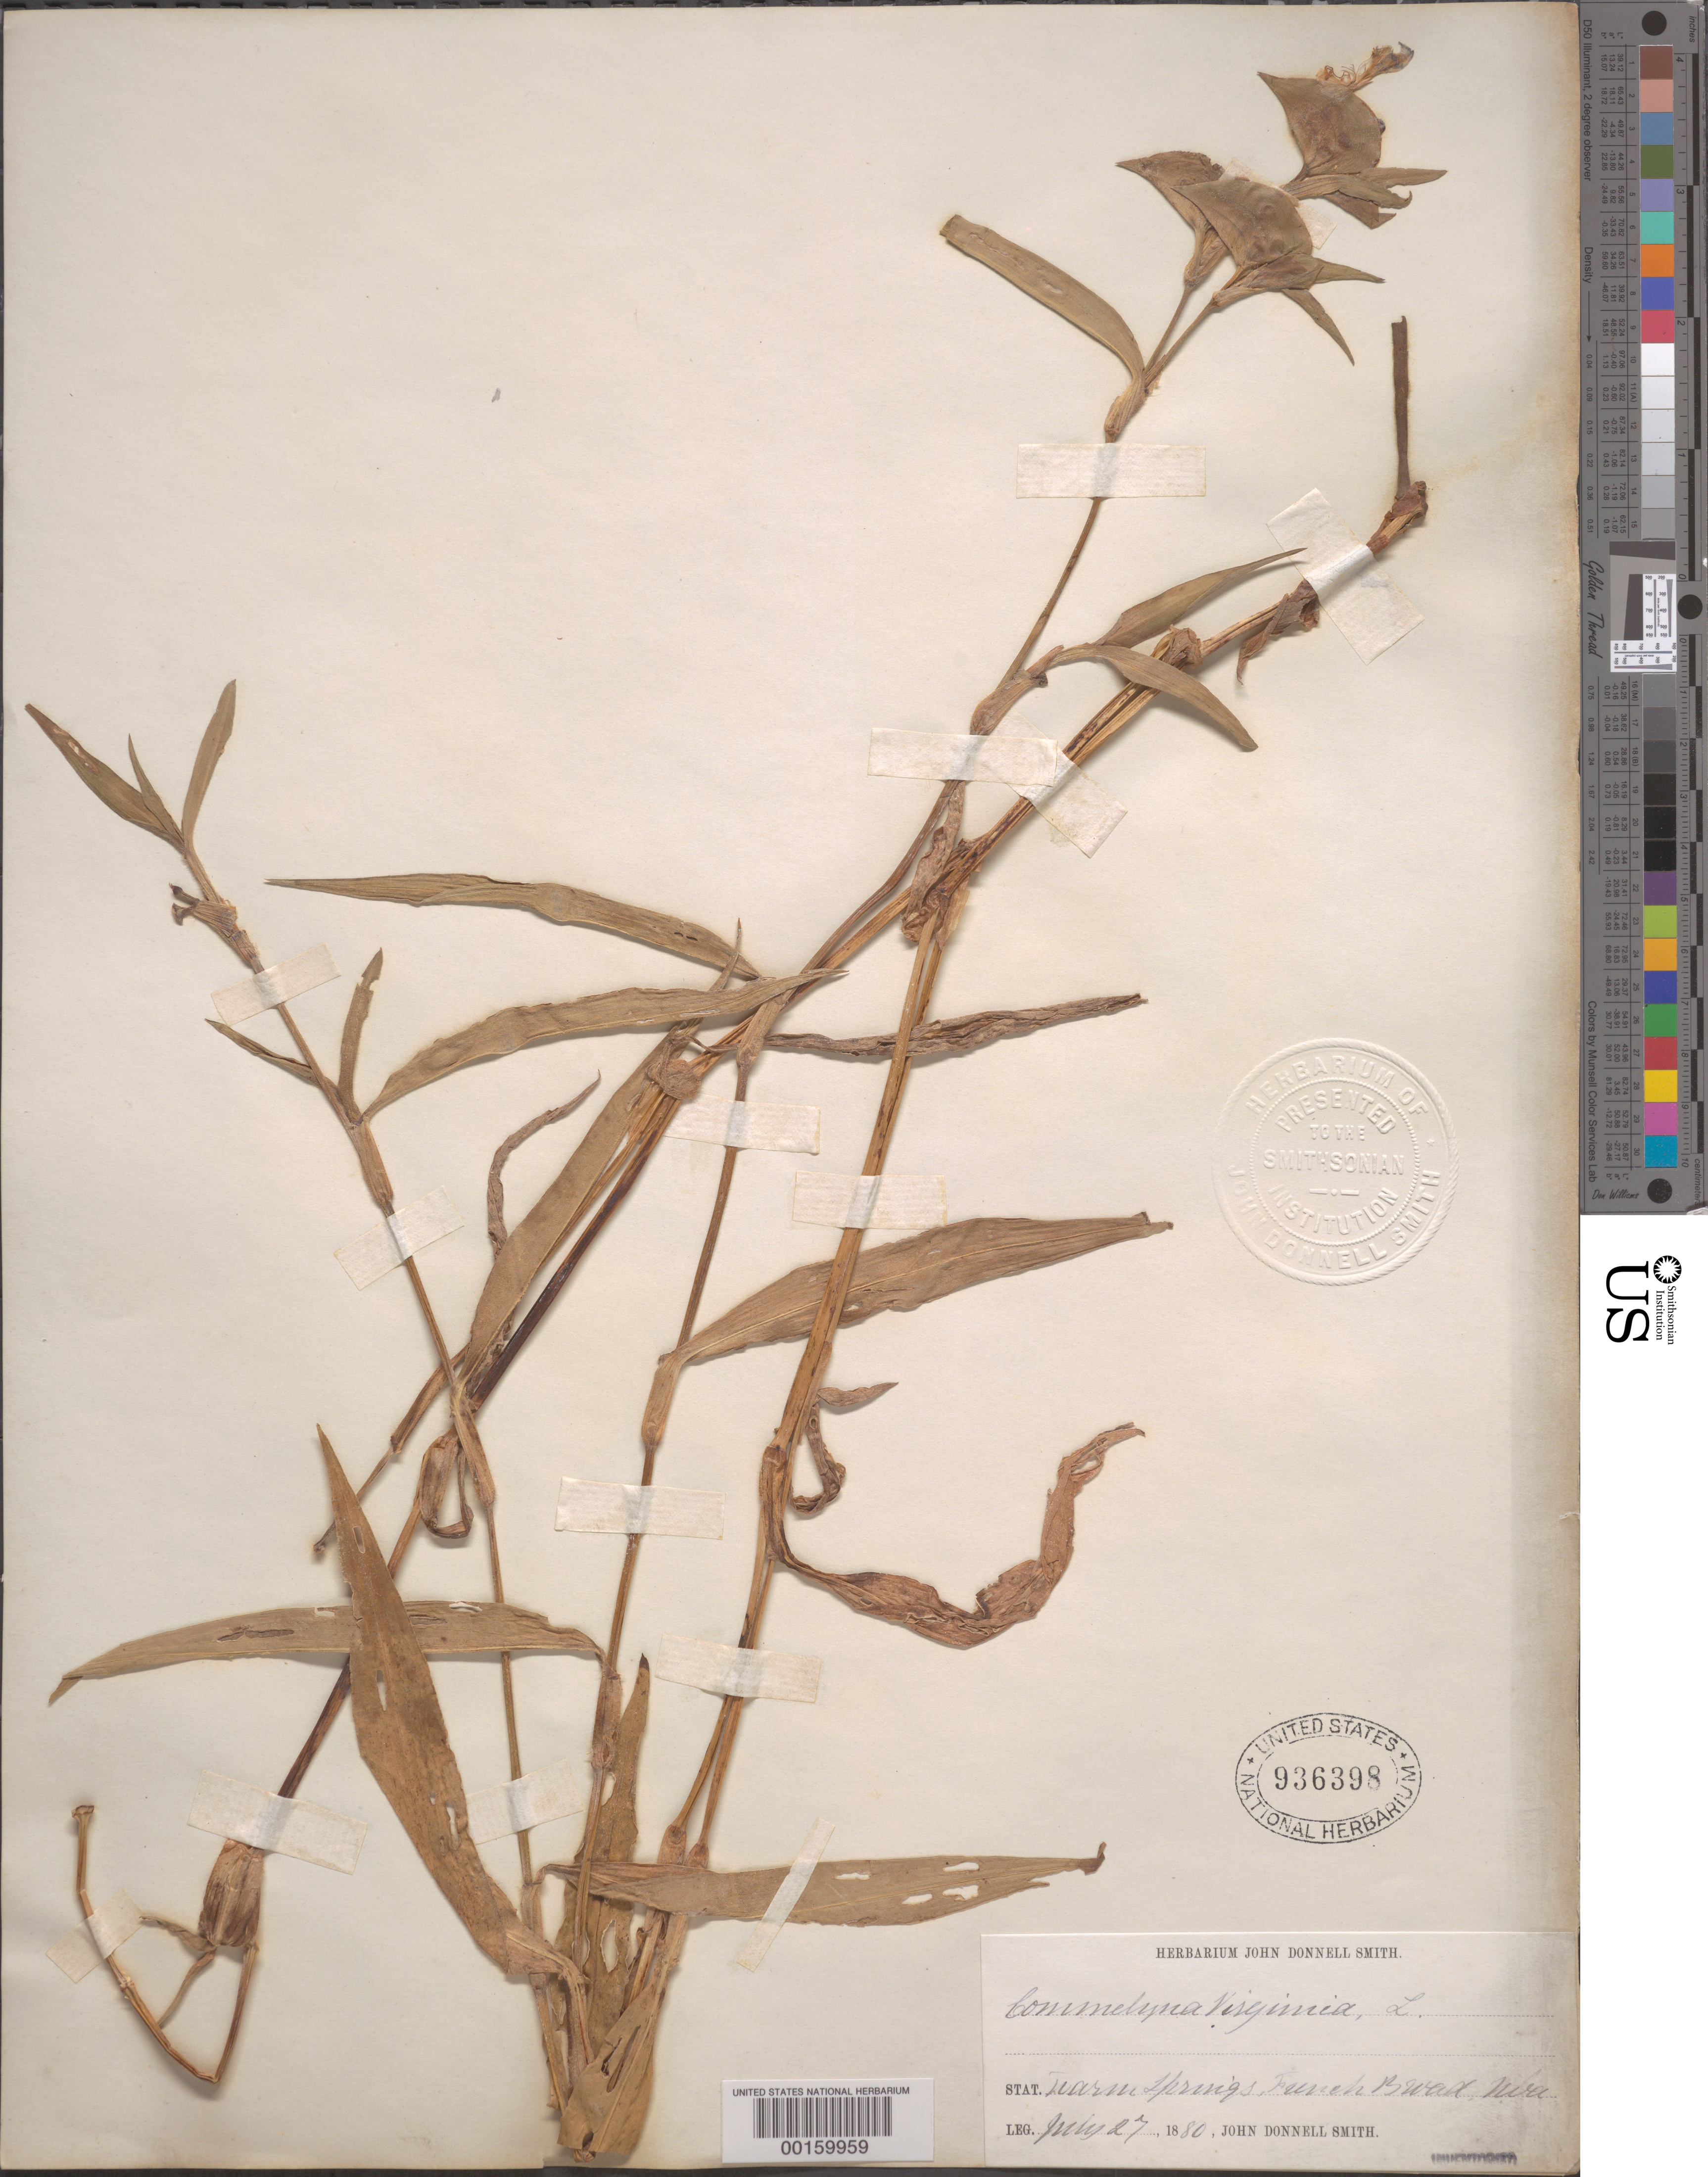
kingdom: Plantae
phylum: Tracheophyta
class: Liliopsida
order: Commelinales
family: Commelinaceae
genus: Commelina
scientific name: Commelina erecta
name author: L.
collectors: J. Donnell Smith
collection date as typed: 27 Jul 1880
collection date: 1880-07-27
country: United States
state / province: Nebraska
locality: French broad river, warm springs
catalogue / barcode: US 936398